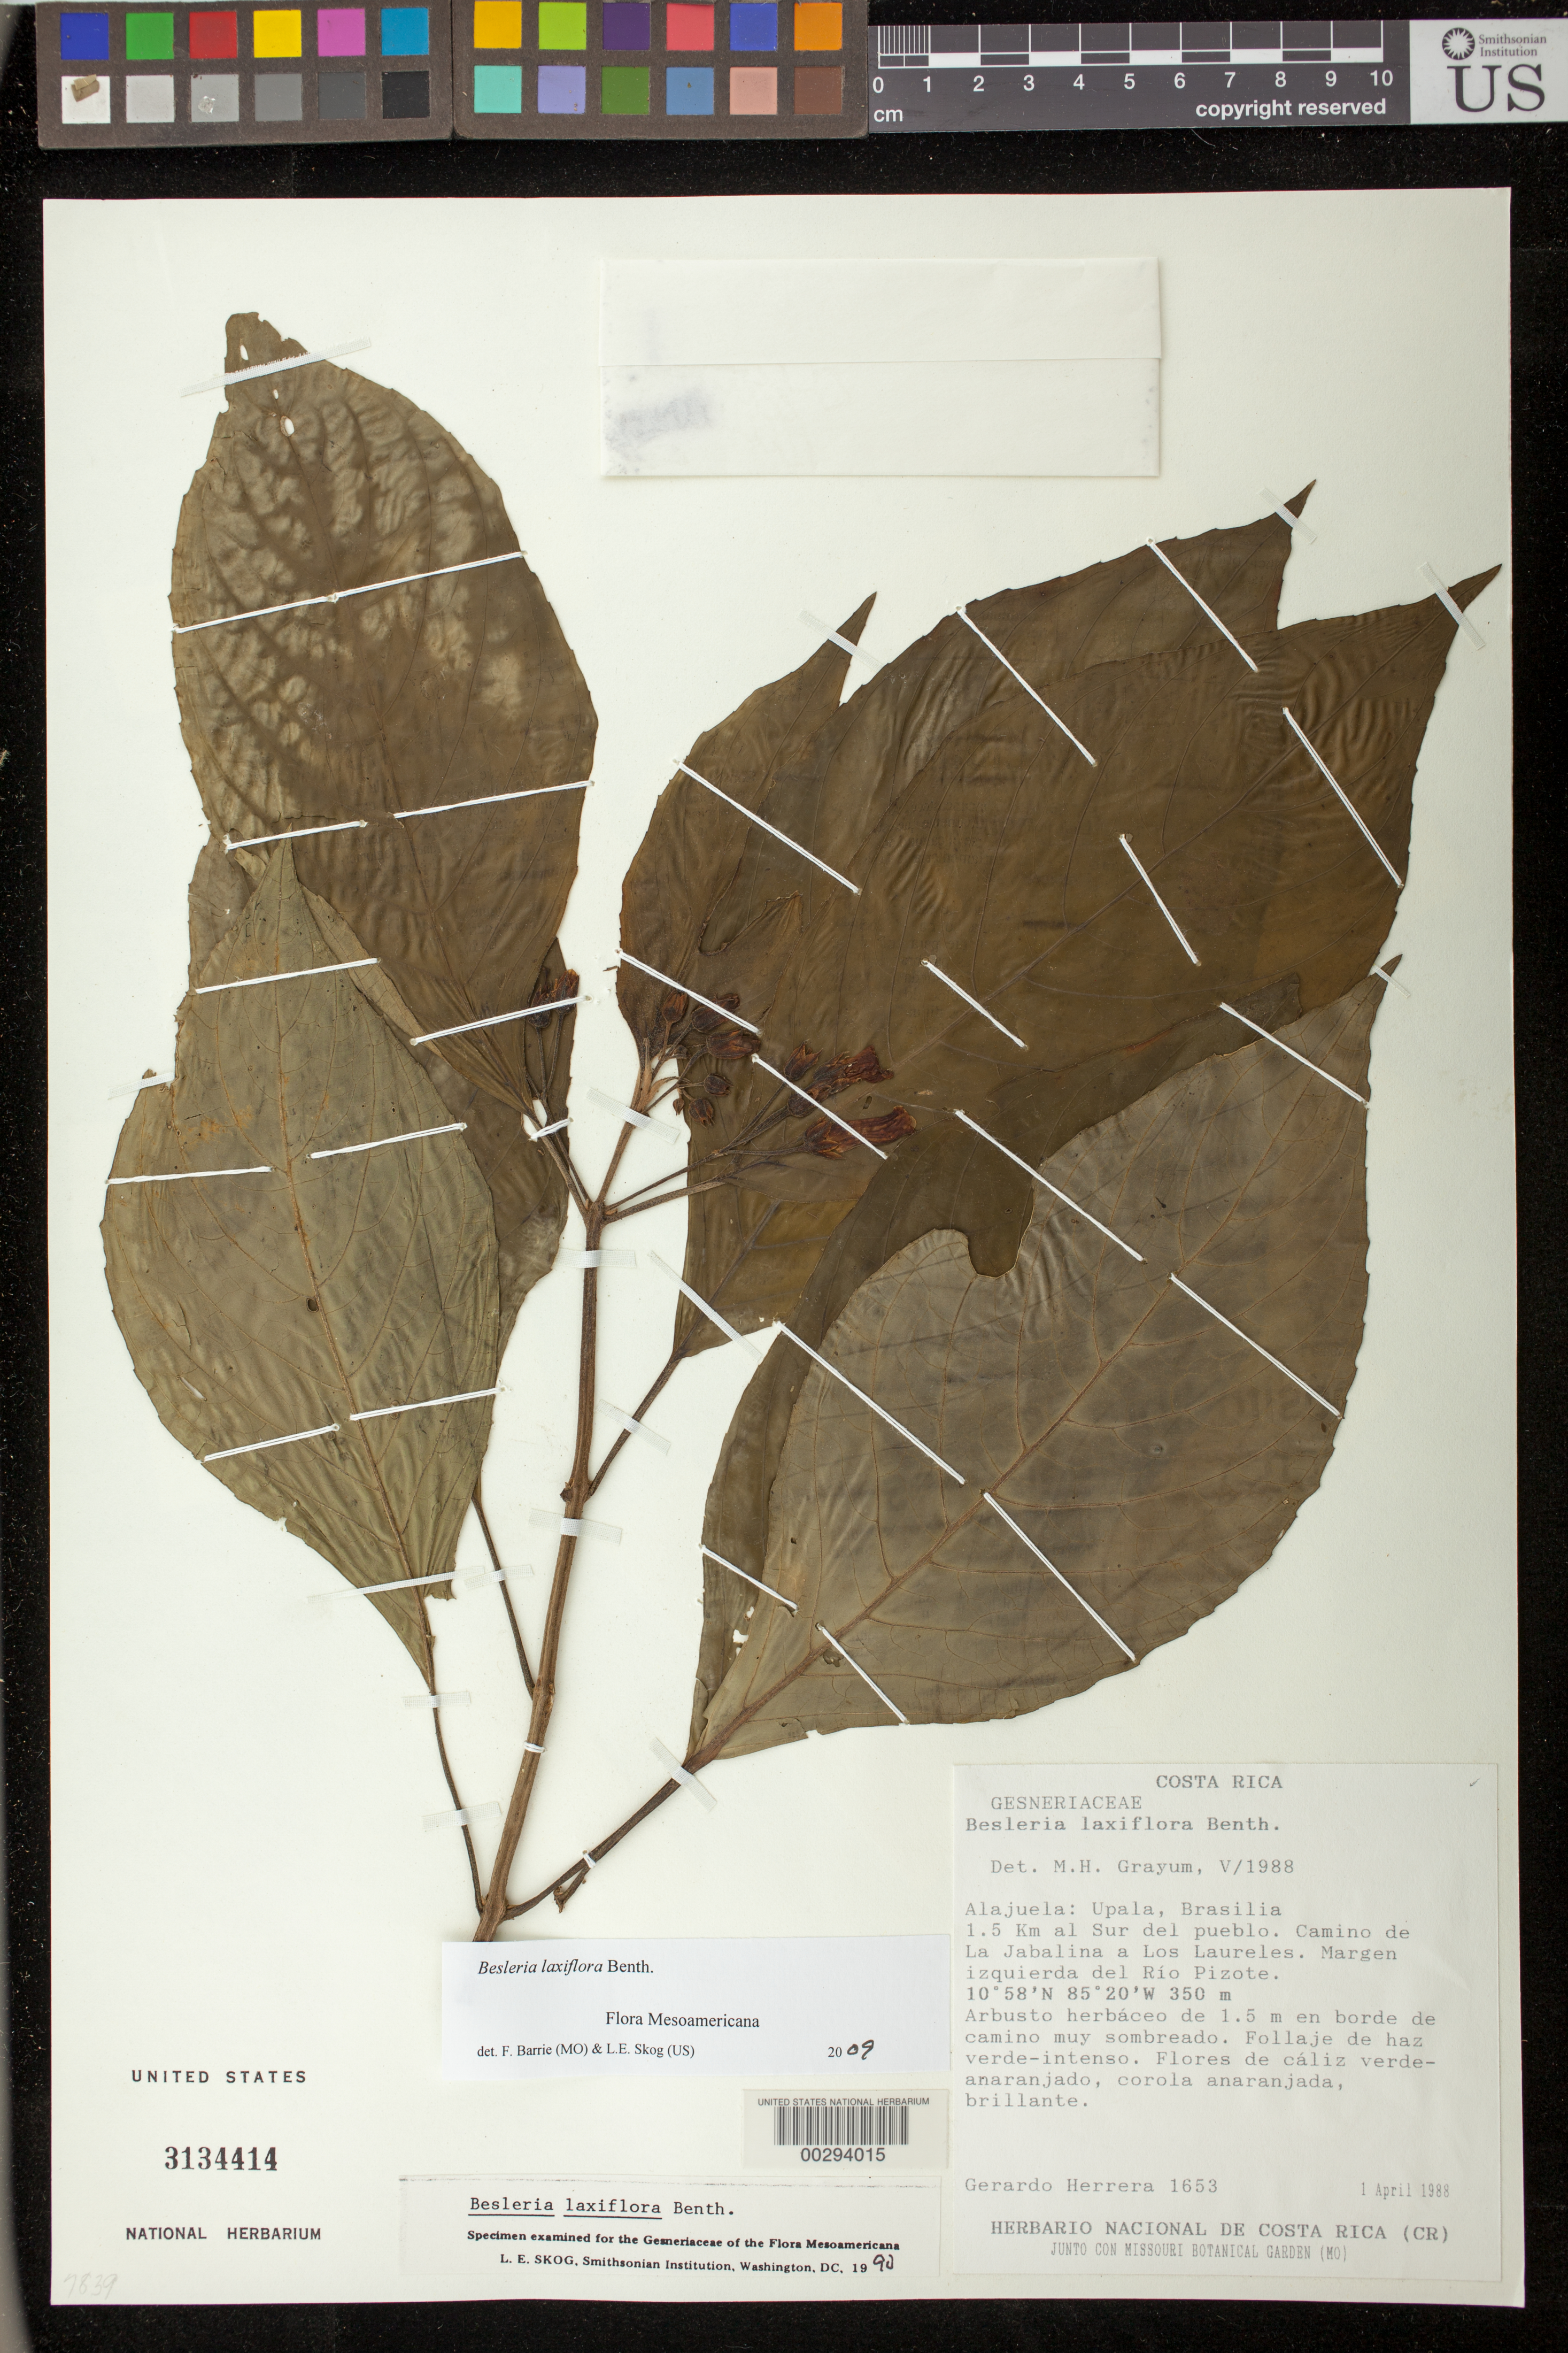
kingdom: Plantae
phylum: Tracheophyta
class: Magnoliopsida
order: Lamiales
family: Gesneriaceae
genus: Besleria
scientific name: Besleria laxiflora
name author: Benth.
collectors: G. Herrera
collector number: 1653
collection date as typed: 01 Apr 1988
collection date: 1988-04-01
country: Costa Rica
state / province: Alajuela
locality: Upala, Brasilia 1.5 km S of Pueblo, road from La Jabalina to Los Laureles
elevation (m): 350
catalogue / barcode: US 3134414